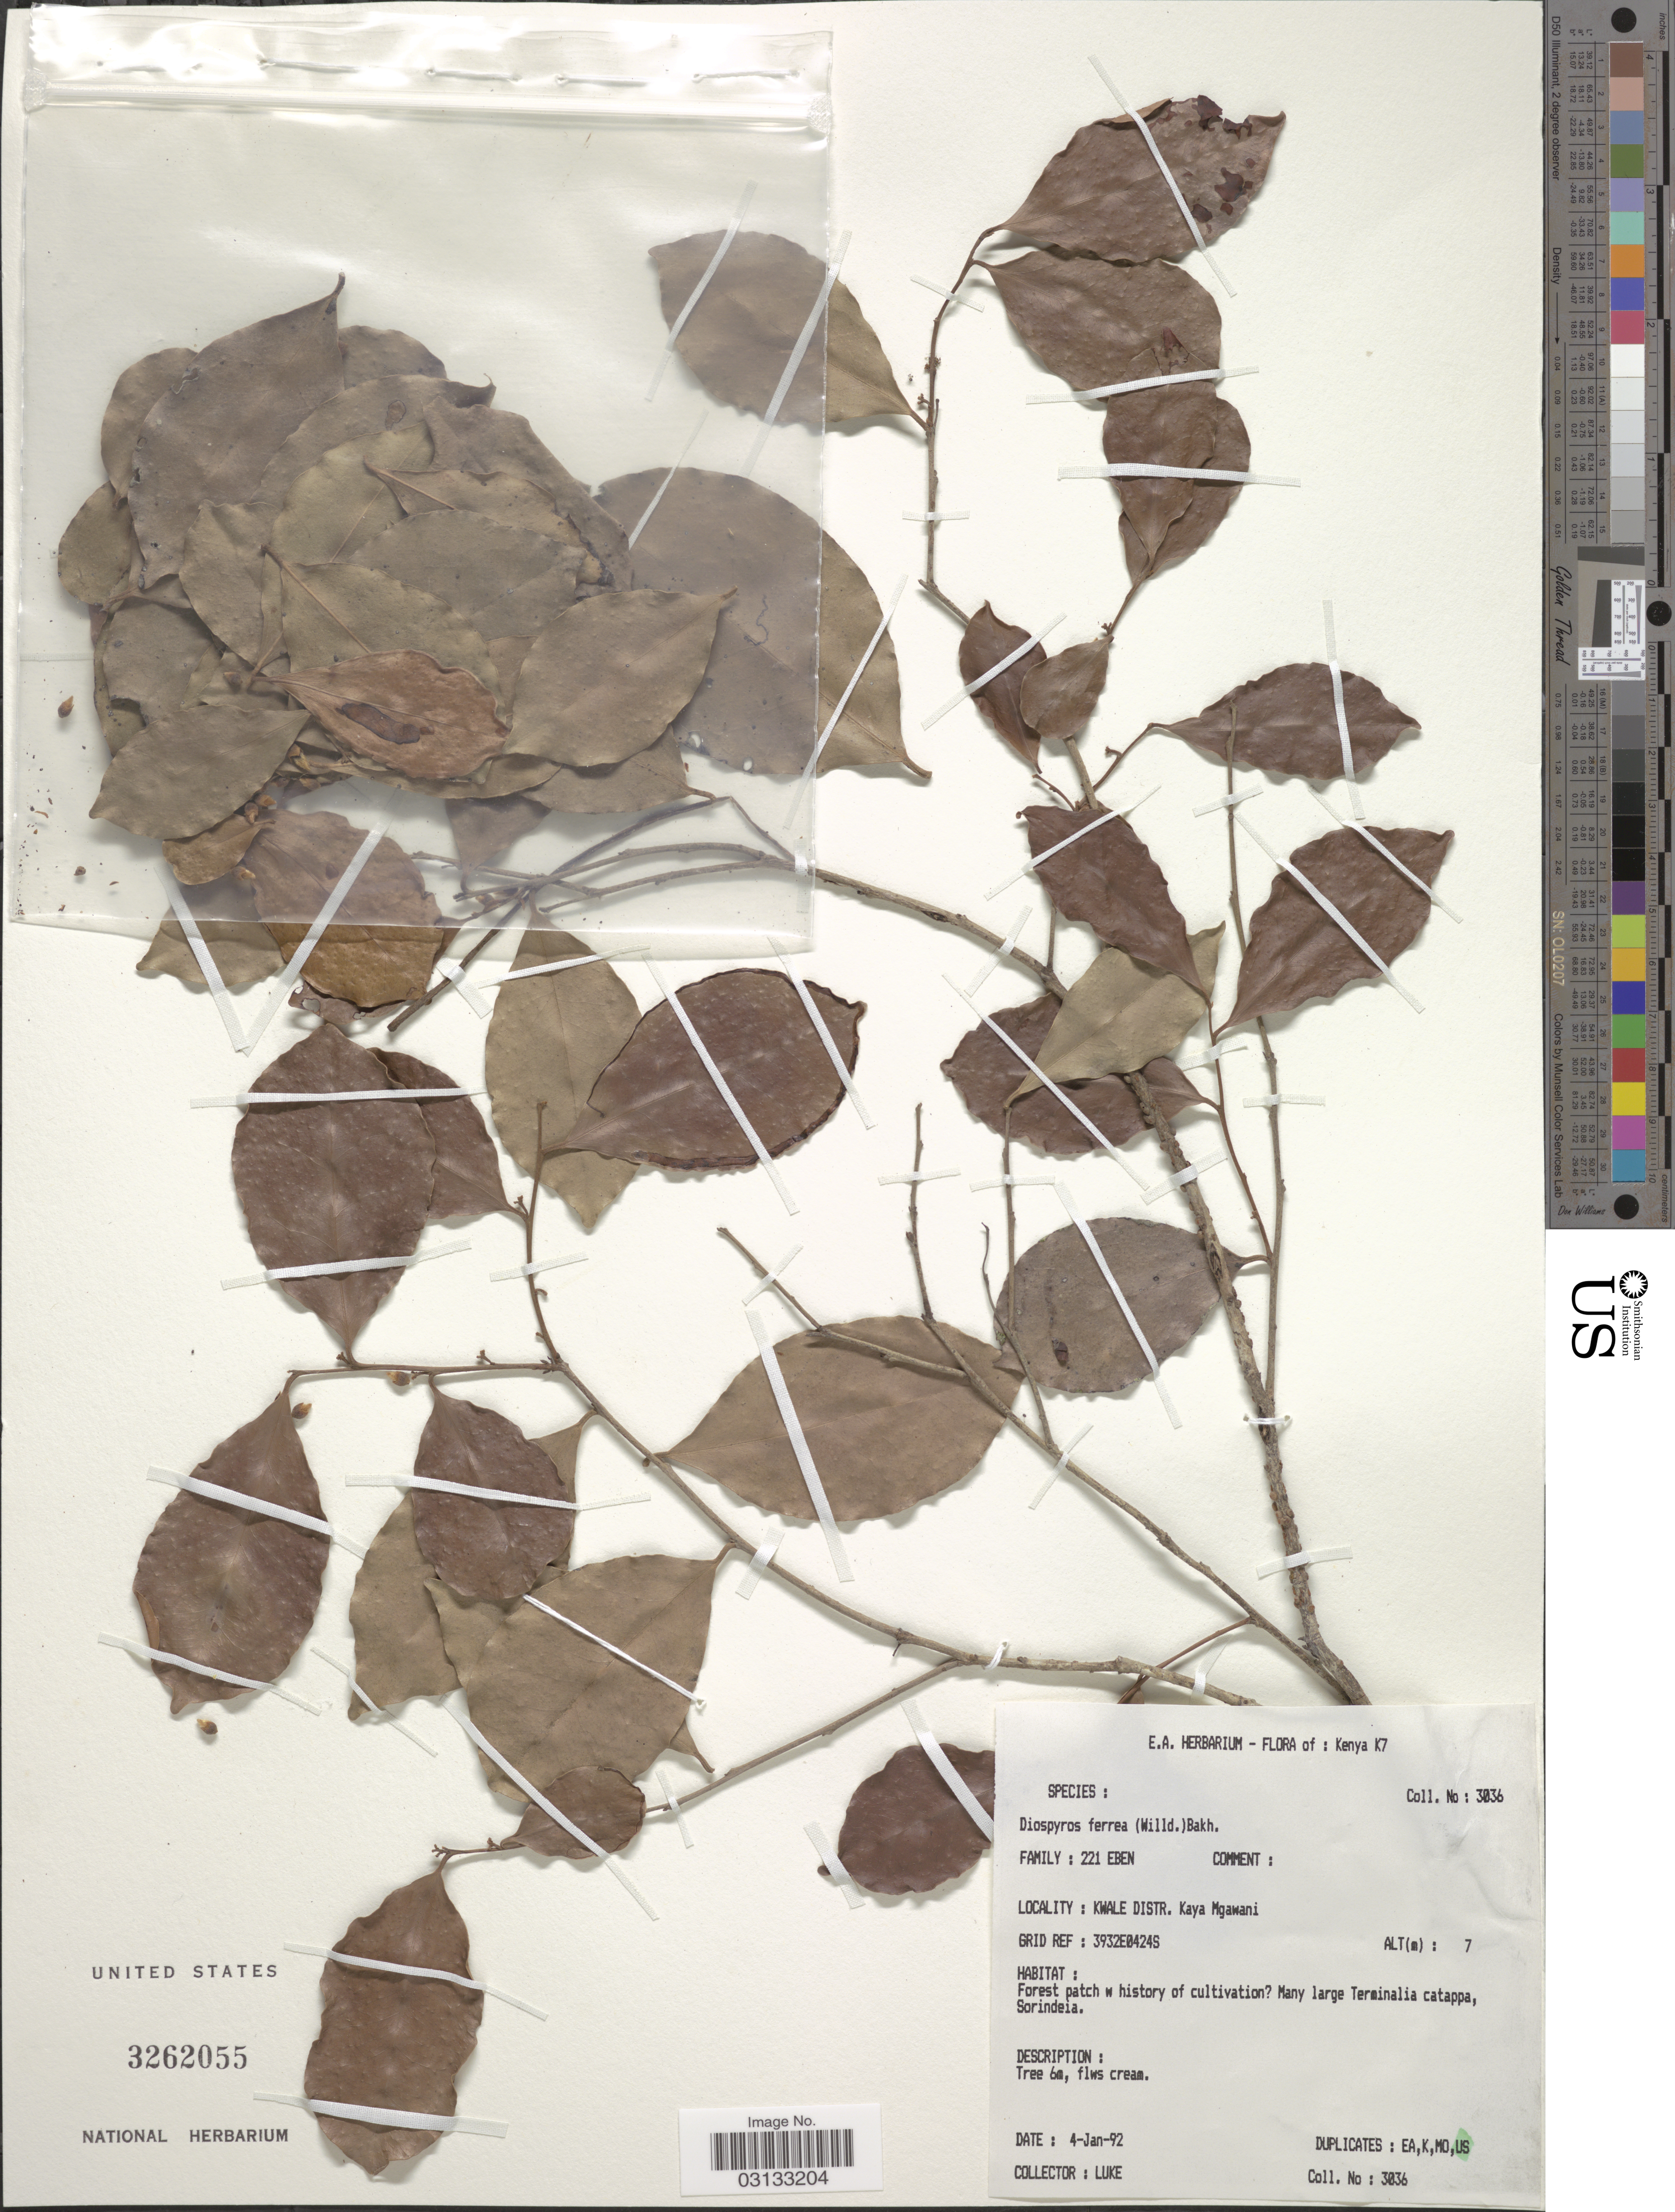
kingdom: Plantae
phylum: Tracheophyta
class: Magnoliopsida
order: Ericales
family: Ebenaceae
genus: Diospyros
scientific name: Diospyros ferrea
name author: (Willd.) Bakh.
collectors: -. Luke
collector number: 3036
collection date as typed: Transcribed d/m/y: 4/1/92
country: Kenya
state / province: Kwale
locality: K7, Kwale Distr. Kaya Mgawani.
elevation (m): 7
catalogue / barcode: US 3262055